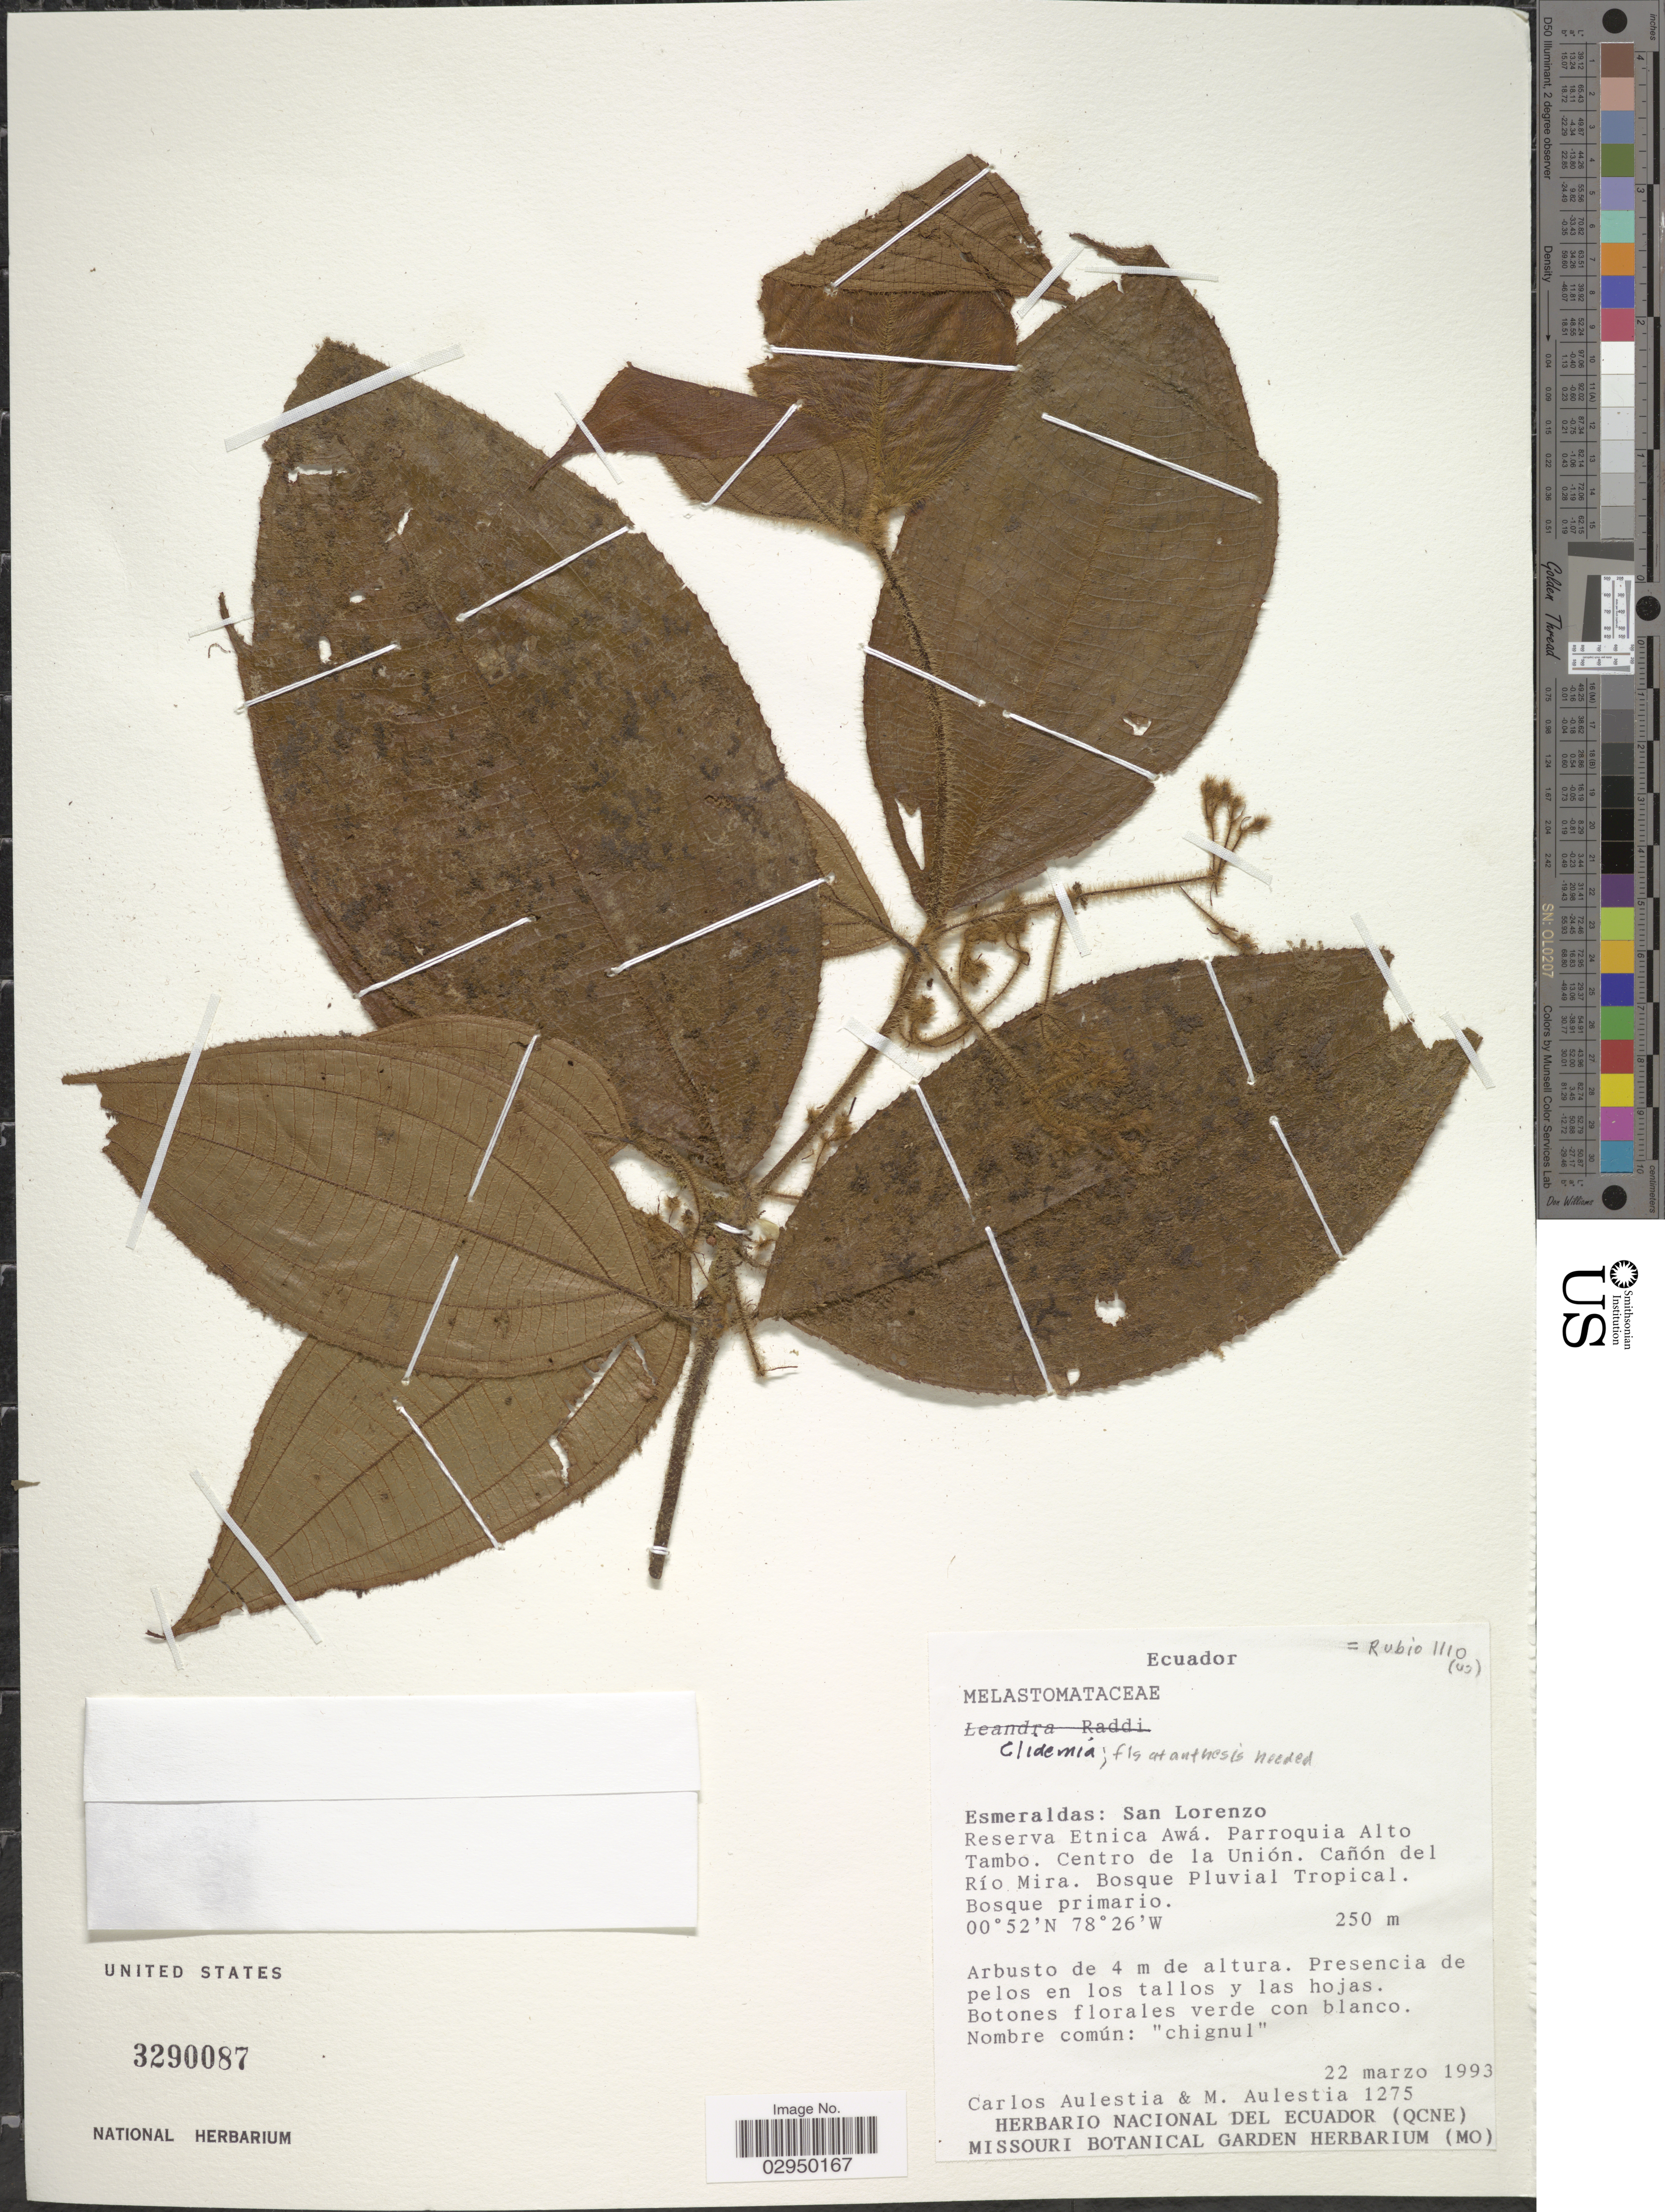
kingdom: Plantae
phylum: Tracheophyta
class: Magnoliopsida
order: Myrtales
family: Melastomataceae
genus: Clidemia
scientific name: Clidemia sp.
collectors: C. Aulestia & M. Aulestia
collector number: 1275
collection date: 1993-03-22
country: Ecuador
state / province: Esmeraldas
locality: San Lorenzo. Reserva Etnica Awá. Parroquia Alto Tambo. Centro de la Unión. Cañón del Río Mira.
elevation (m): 250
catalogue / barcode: US 3290087